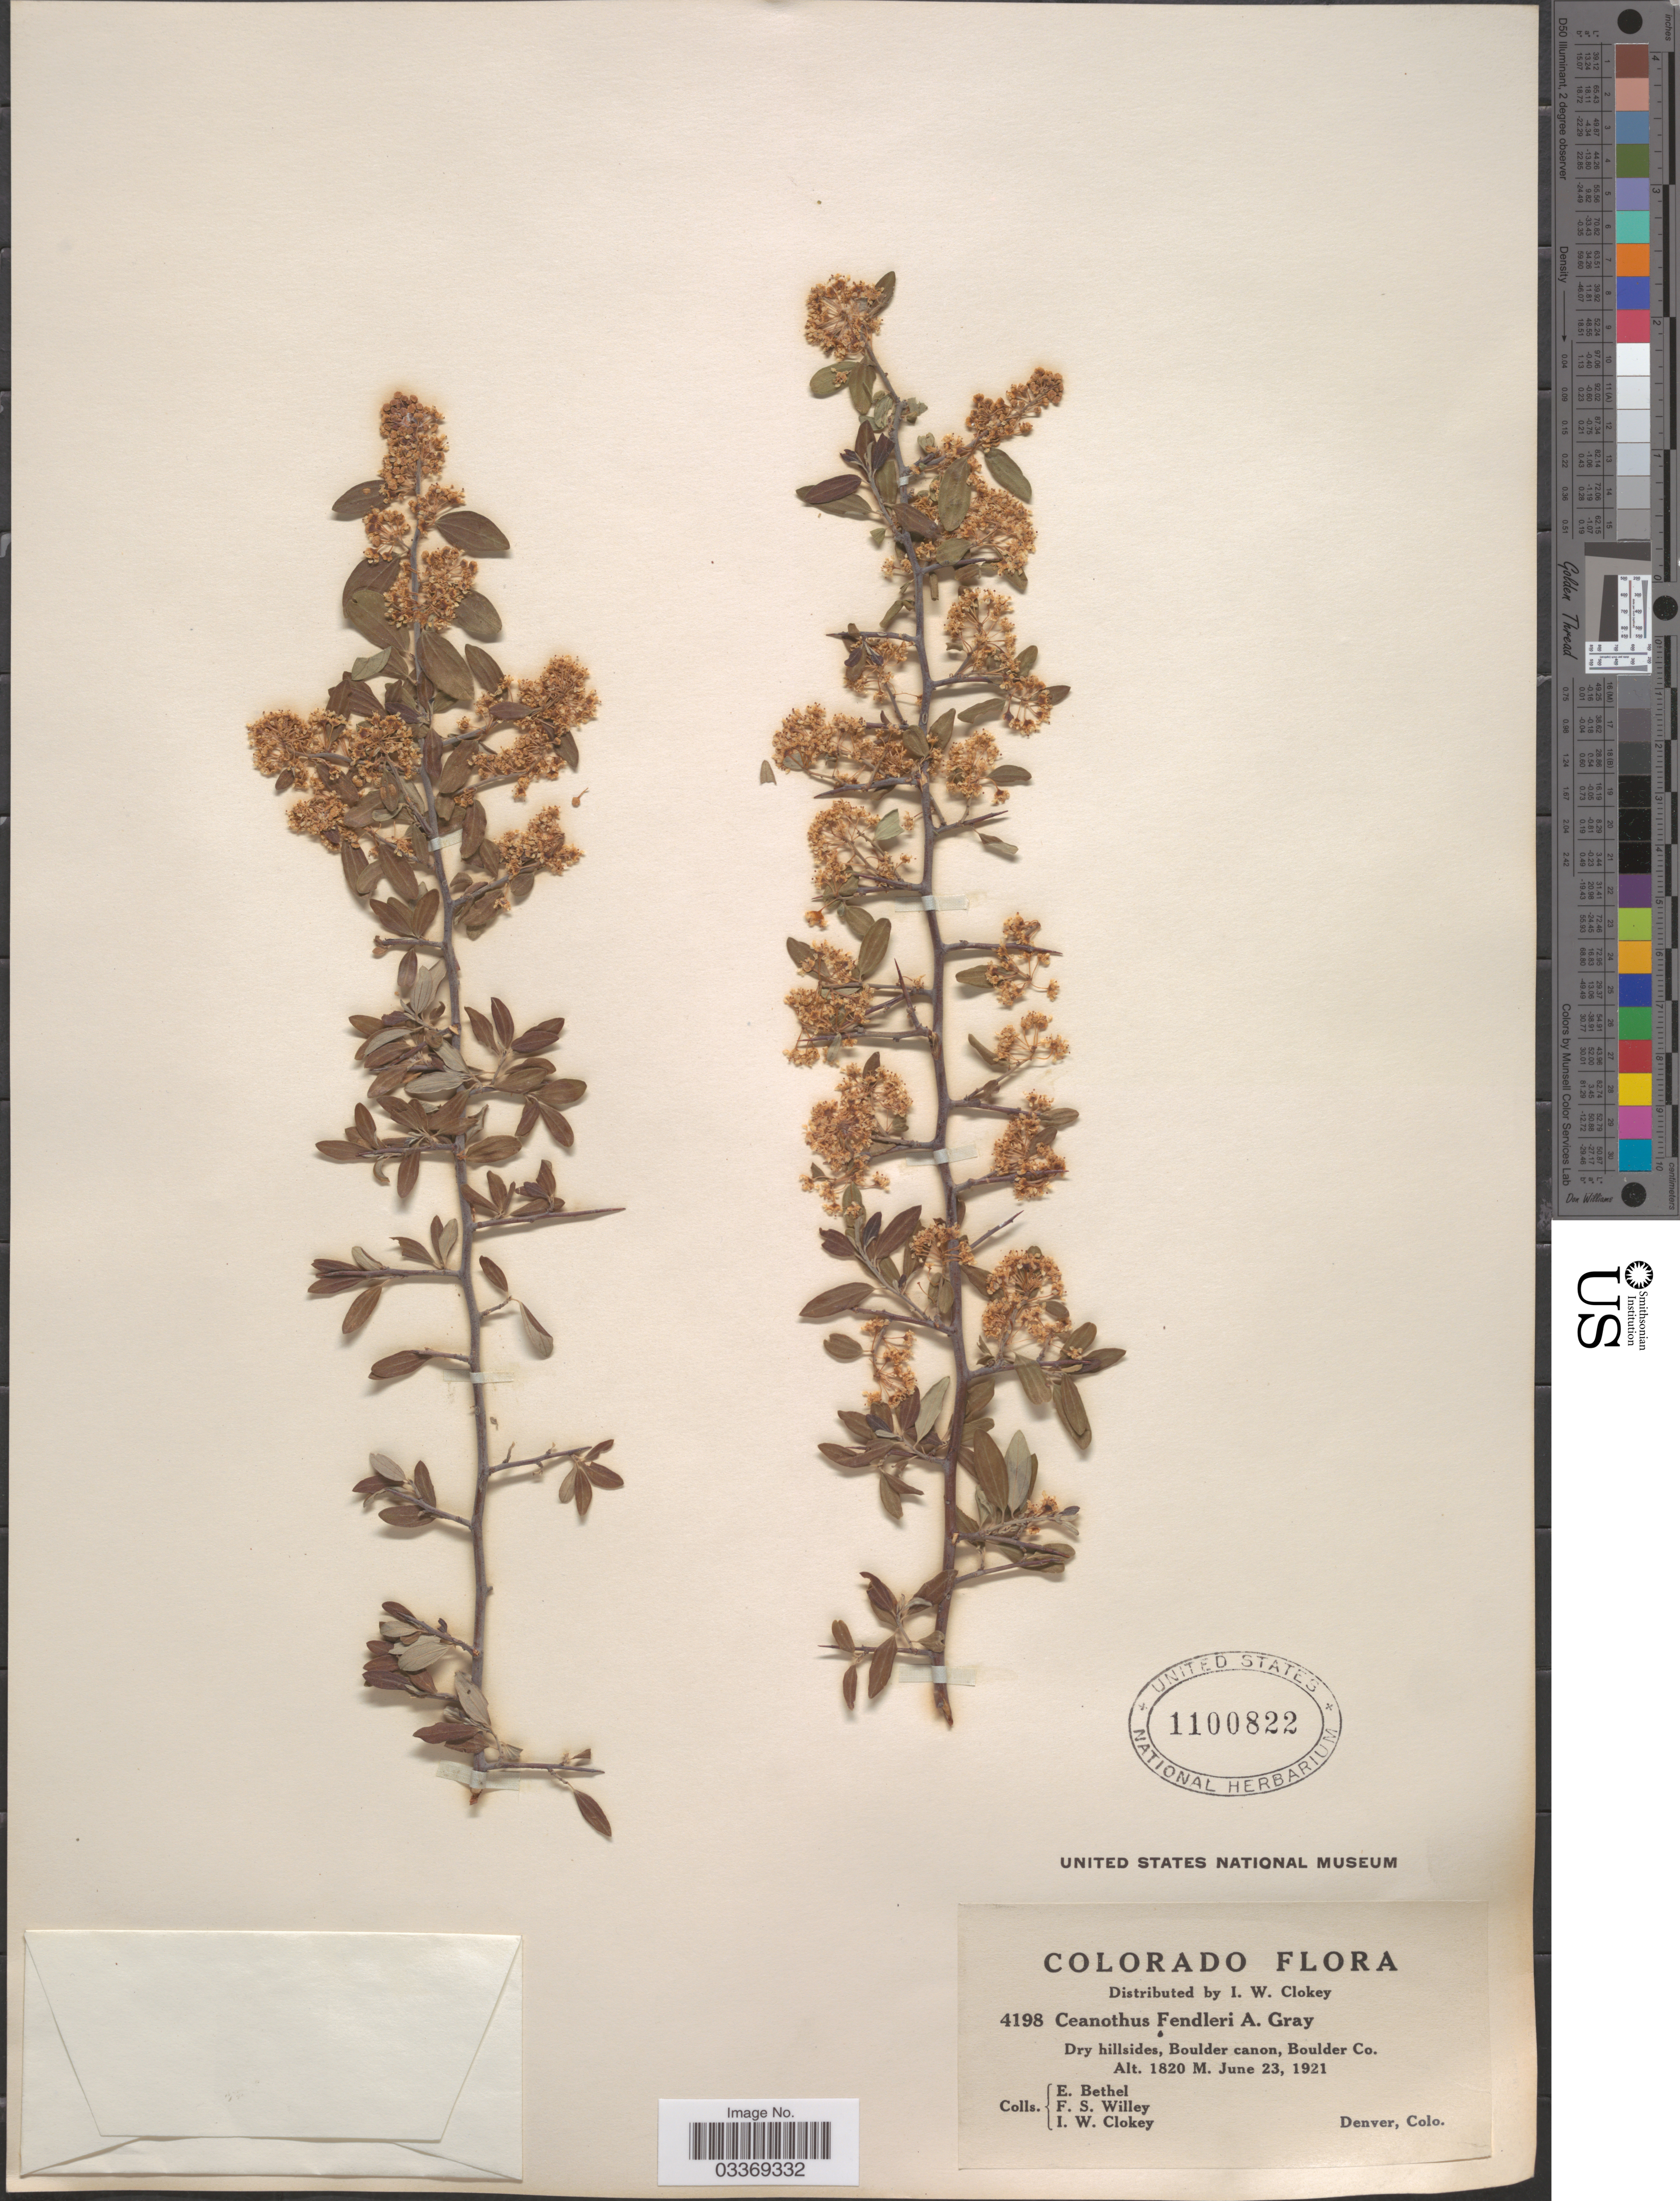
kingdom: Plantae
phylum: Tracheophyta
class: Magnoliopsida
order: Rosales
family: Rhamnaceae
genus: Ceanothus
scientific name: Ceanothus fendleri var. venosus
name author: (A. Gray) Trel.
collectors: E. Bethel, F. Willey & I. W. Clokey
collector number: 4198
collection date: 1921-06-23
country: United States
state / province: Colorado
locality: Boulder canon, Boulder Co.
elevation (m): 1820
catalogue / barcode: US 1100822